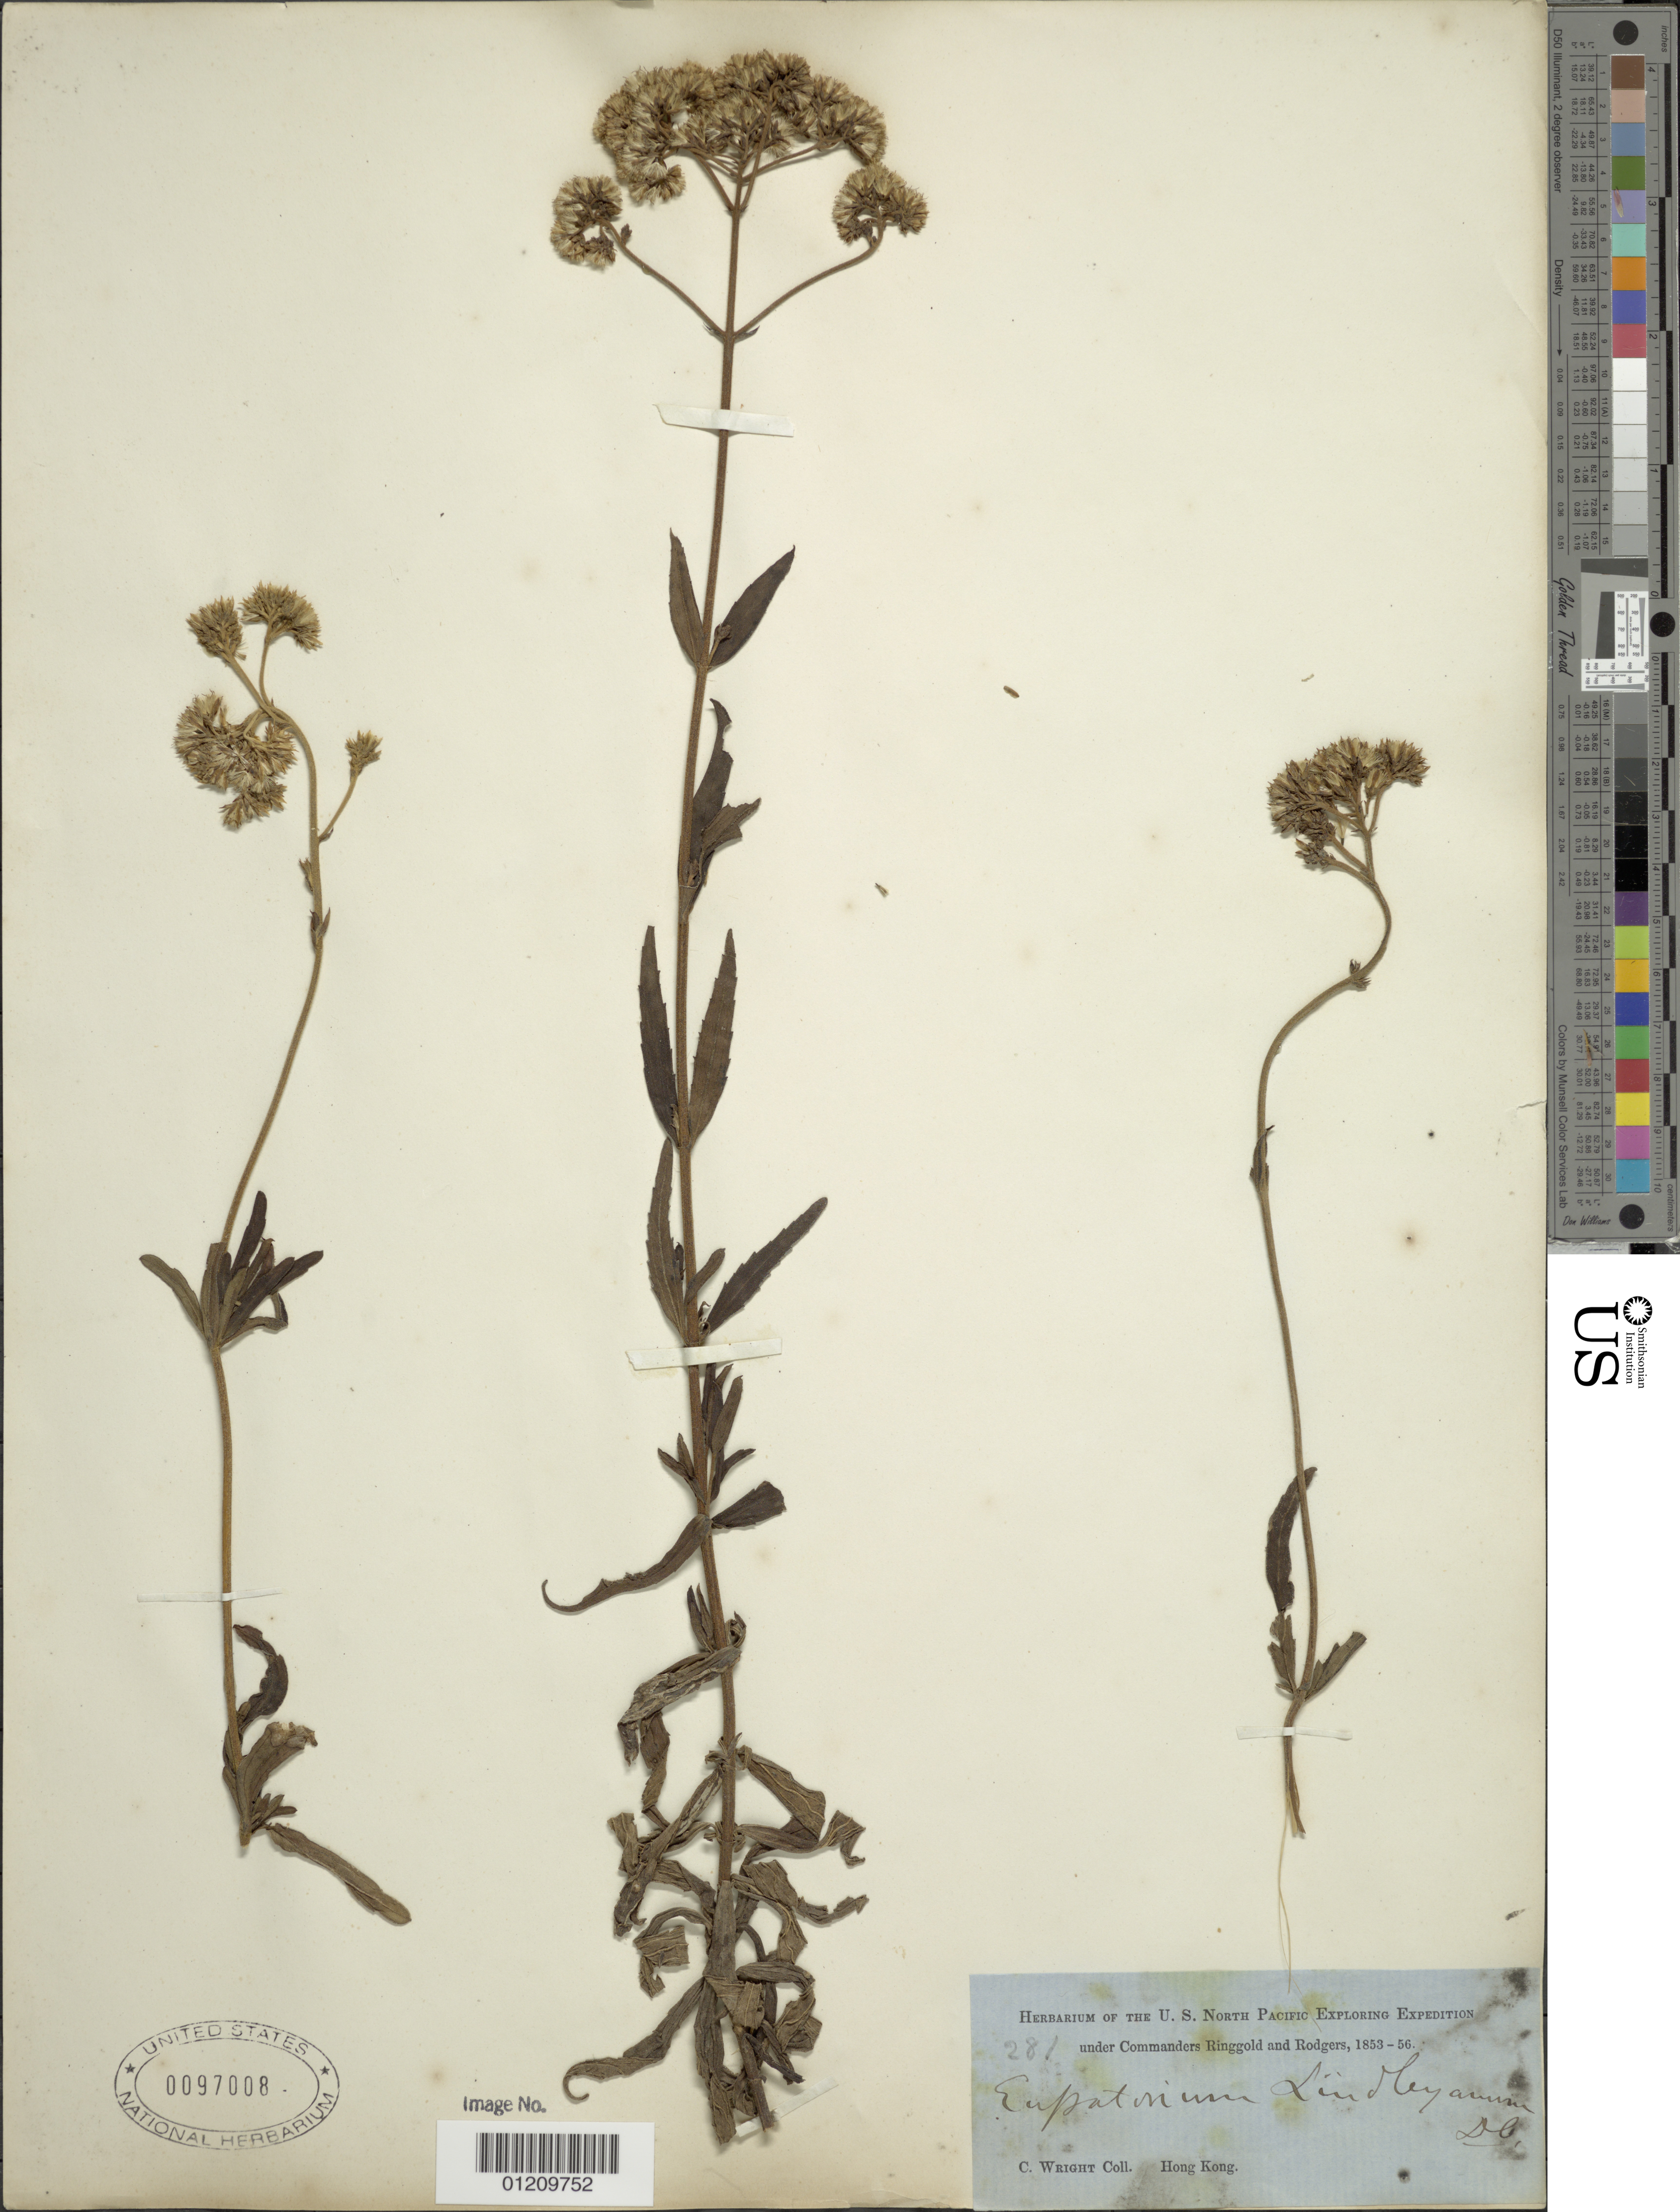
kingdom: Plantae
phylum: Tracheophyta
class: Magnoliopsida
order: Asterales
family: Asteraceae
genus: Eupatorium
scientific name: Eupatorium lindleyanum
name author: DC.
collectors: C. Wright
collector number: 281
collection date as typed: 1853 to -- -- 1856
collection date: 1853/1856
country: China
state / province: Hong Kong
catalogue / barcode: US 97008